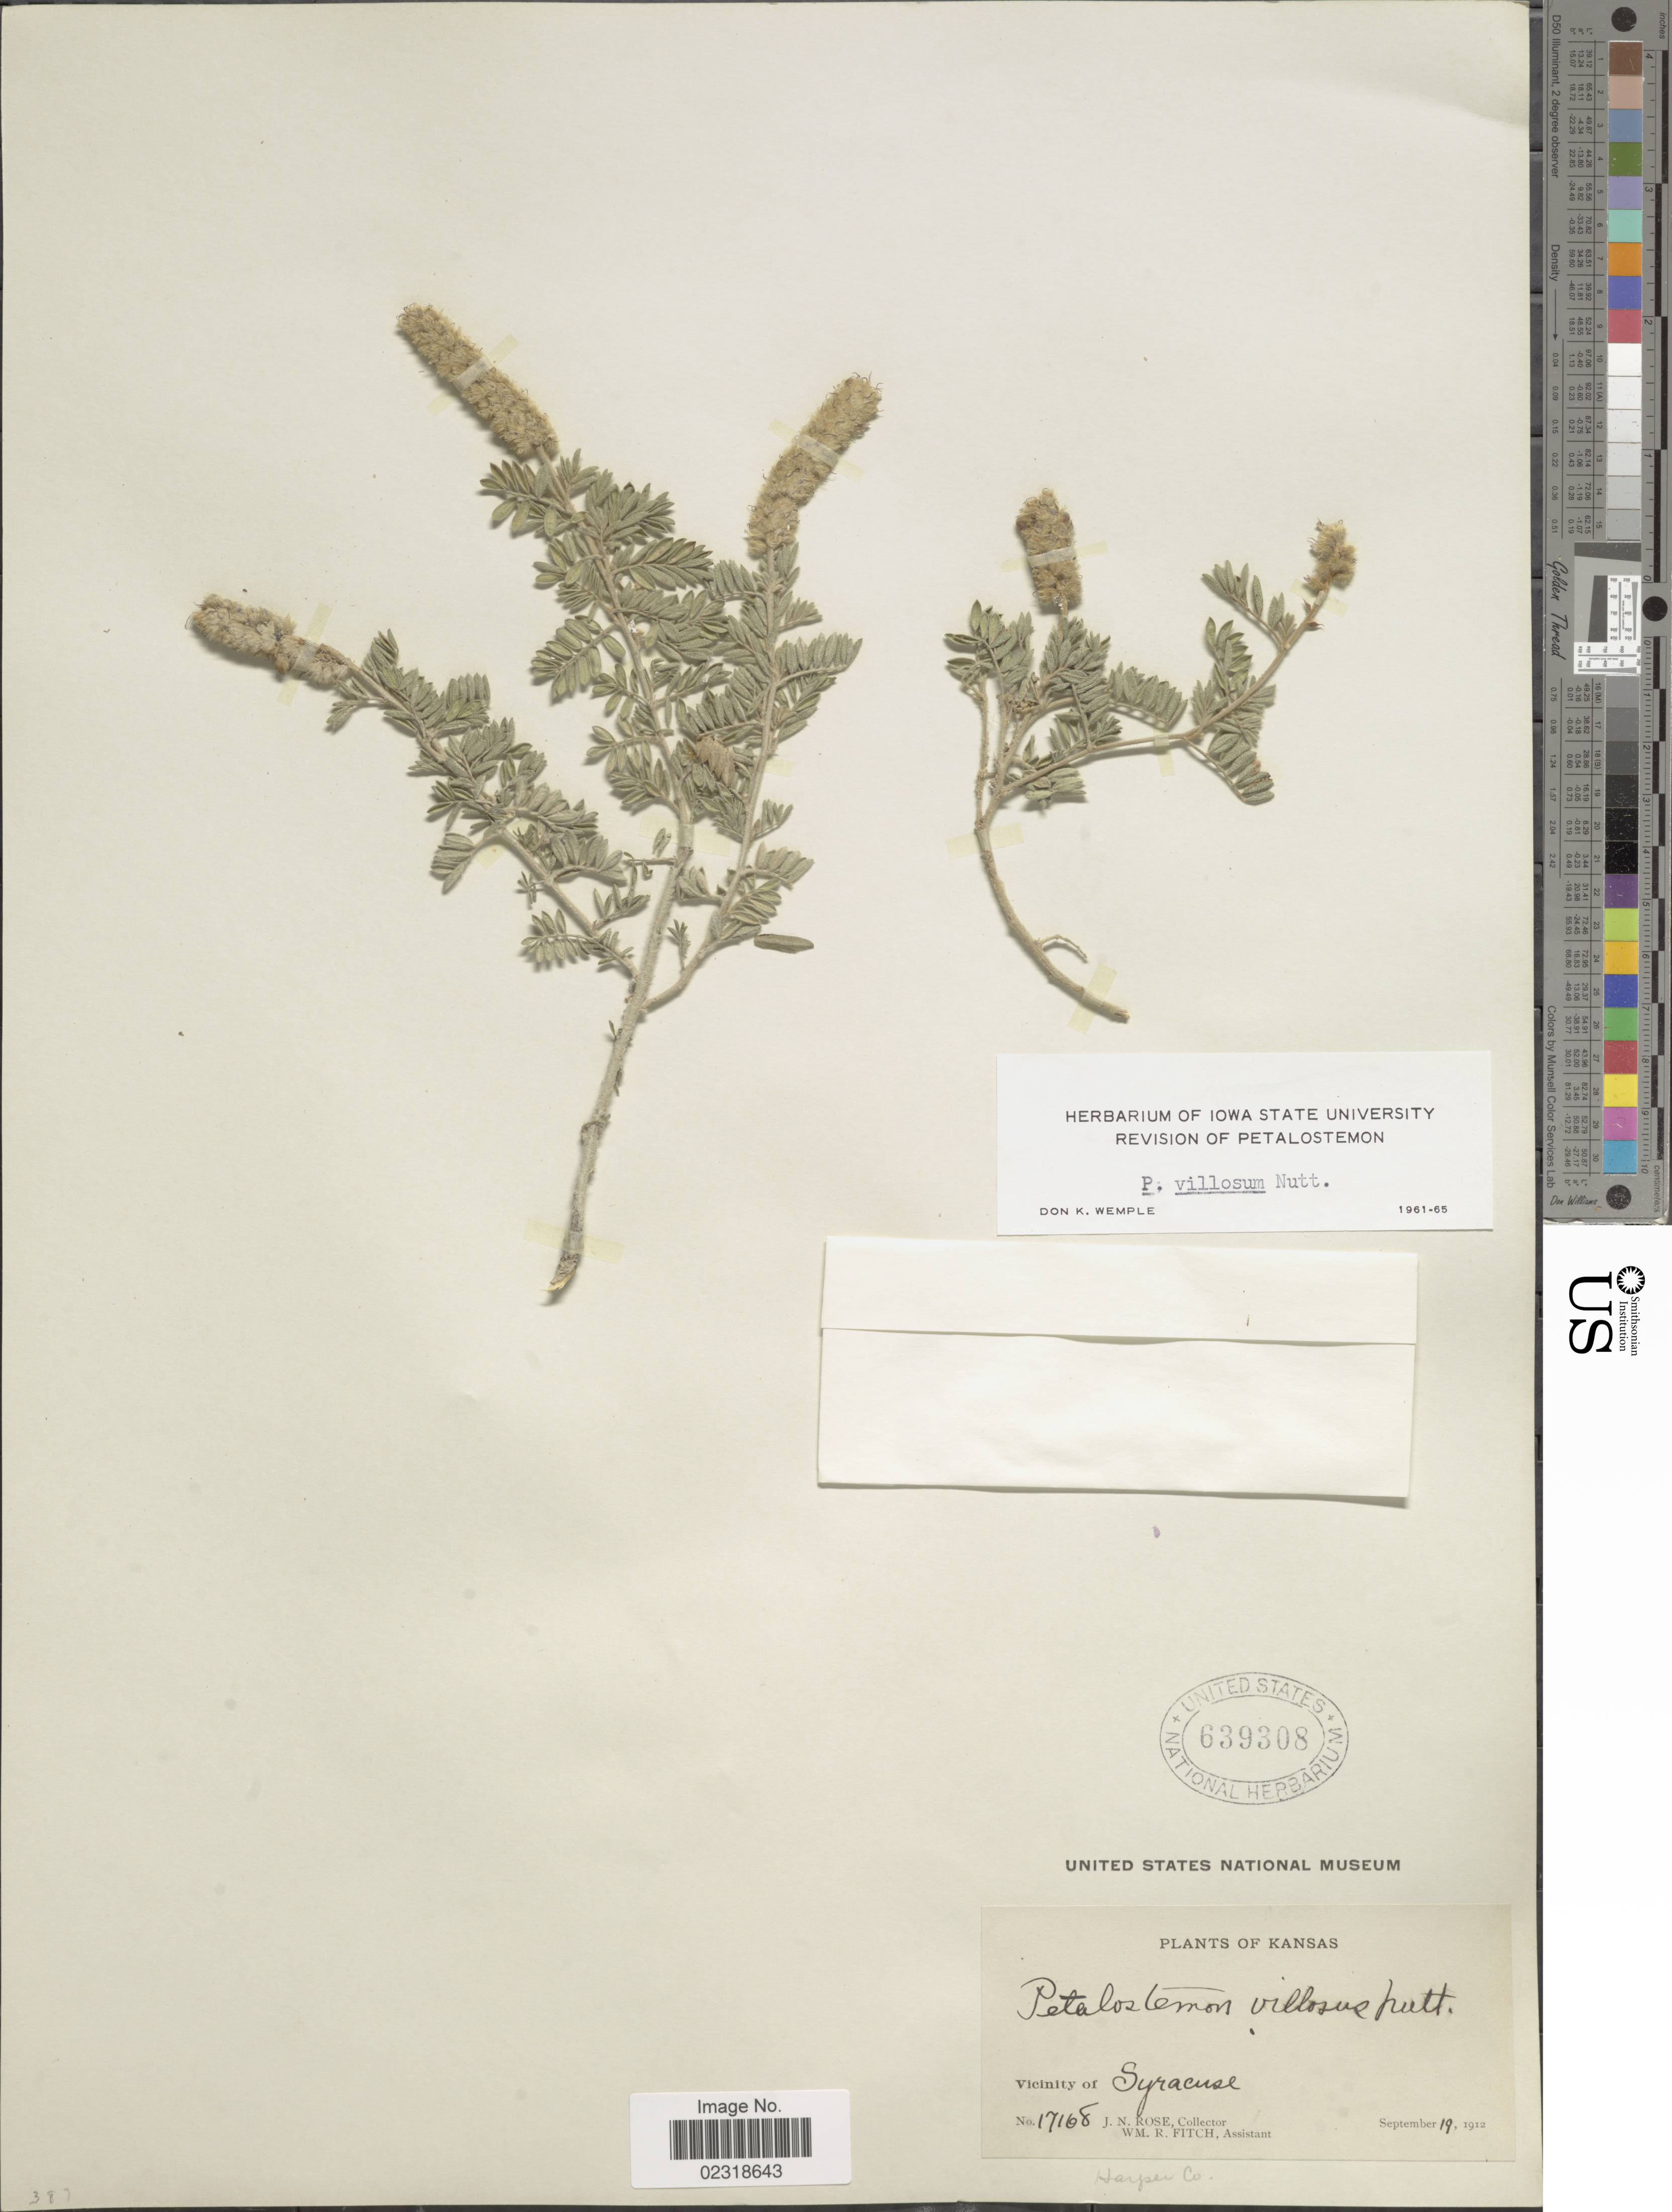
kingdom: Plantae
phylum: Tracheophyta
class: Magnoliopsida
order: Fabales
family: Fabaceae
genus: Dalea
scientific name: Dalea villosa var. villosa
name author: (Nutt.) Spreng.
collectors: J. N. Rose & W. R. Fitch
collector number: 17168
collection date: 1912-09-19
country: United States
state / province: Kansas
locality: Vicinity of Syracuse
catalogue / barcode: US 639308